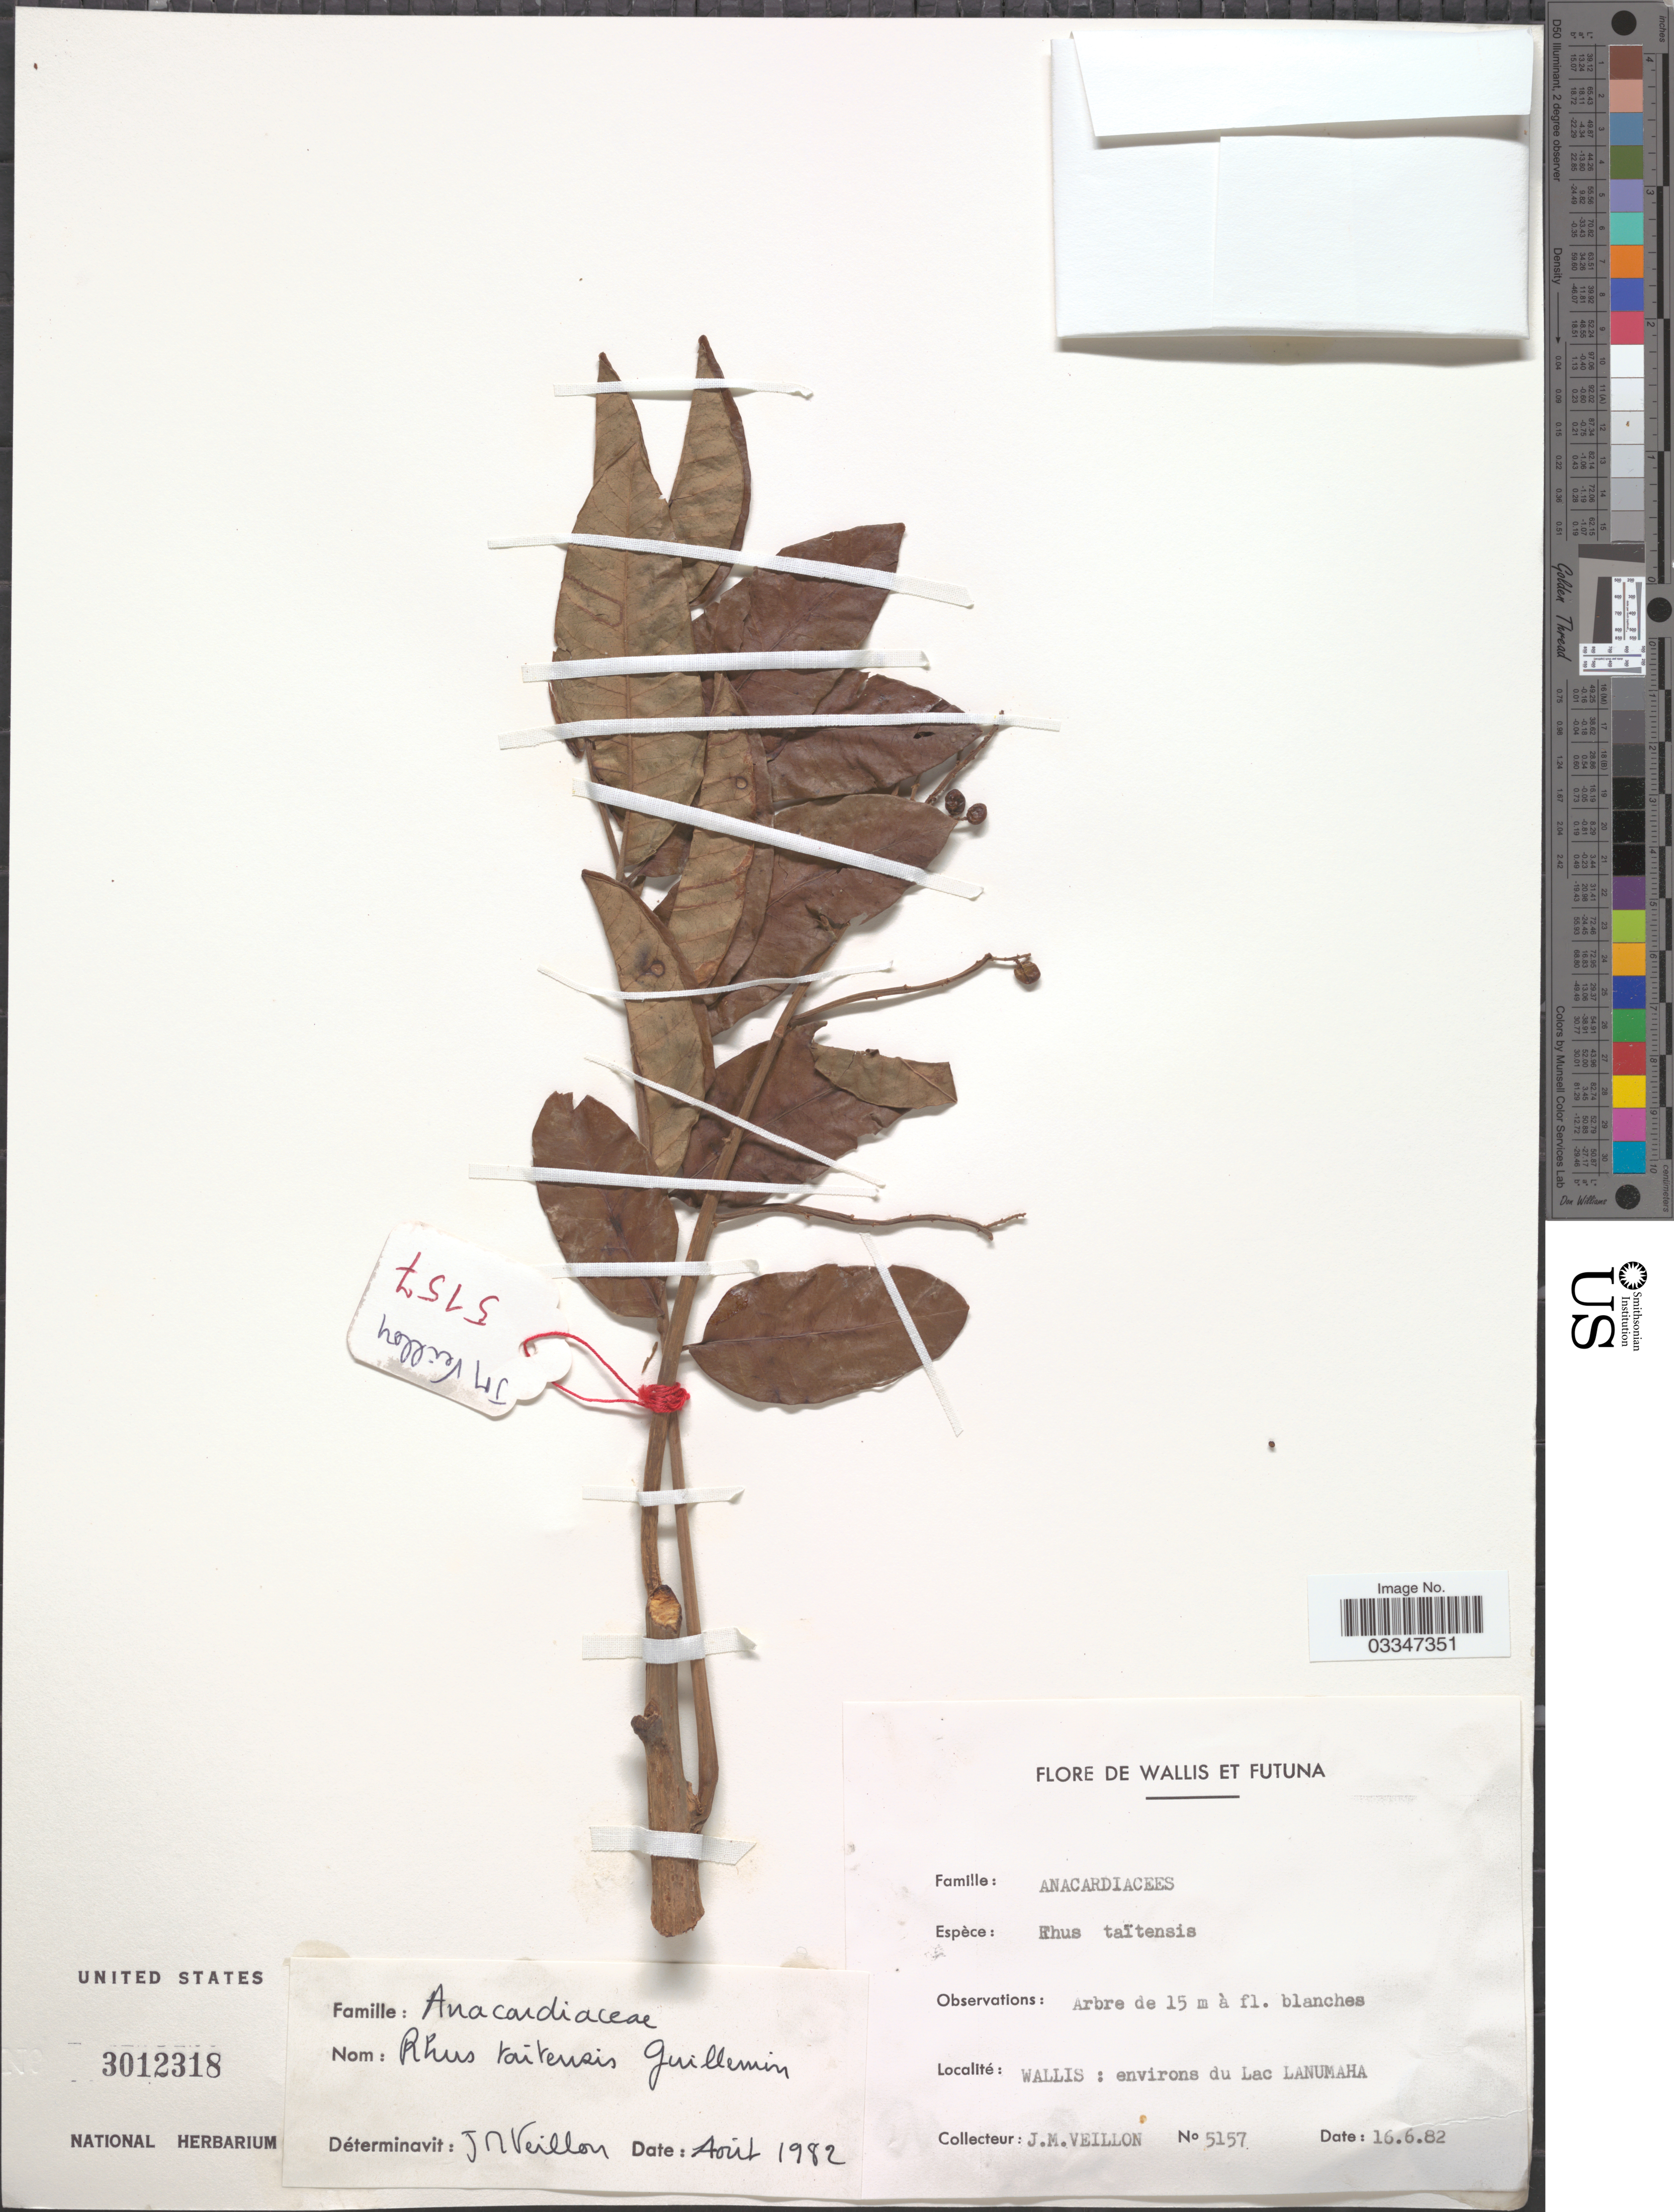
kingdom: Plantae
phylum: Tracheophyta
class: Magnoliopsida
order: Sapindales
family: Anacardiaceae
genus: Rhus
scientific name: Rhus taitensis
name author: Guill.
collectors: J. Veillon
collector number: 5157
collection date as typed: Transcribed d/m/y: 16/6/82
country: Wallis and Futuna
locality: Wallis et Futuna. Wallis: environs du Lac Lanumaha.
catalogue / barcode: US 3012318